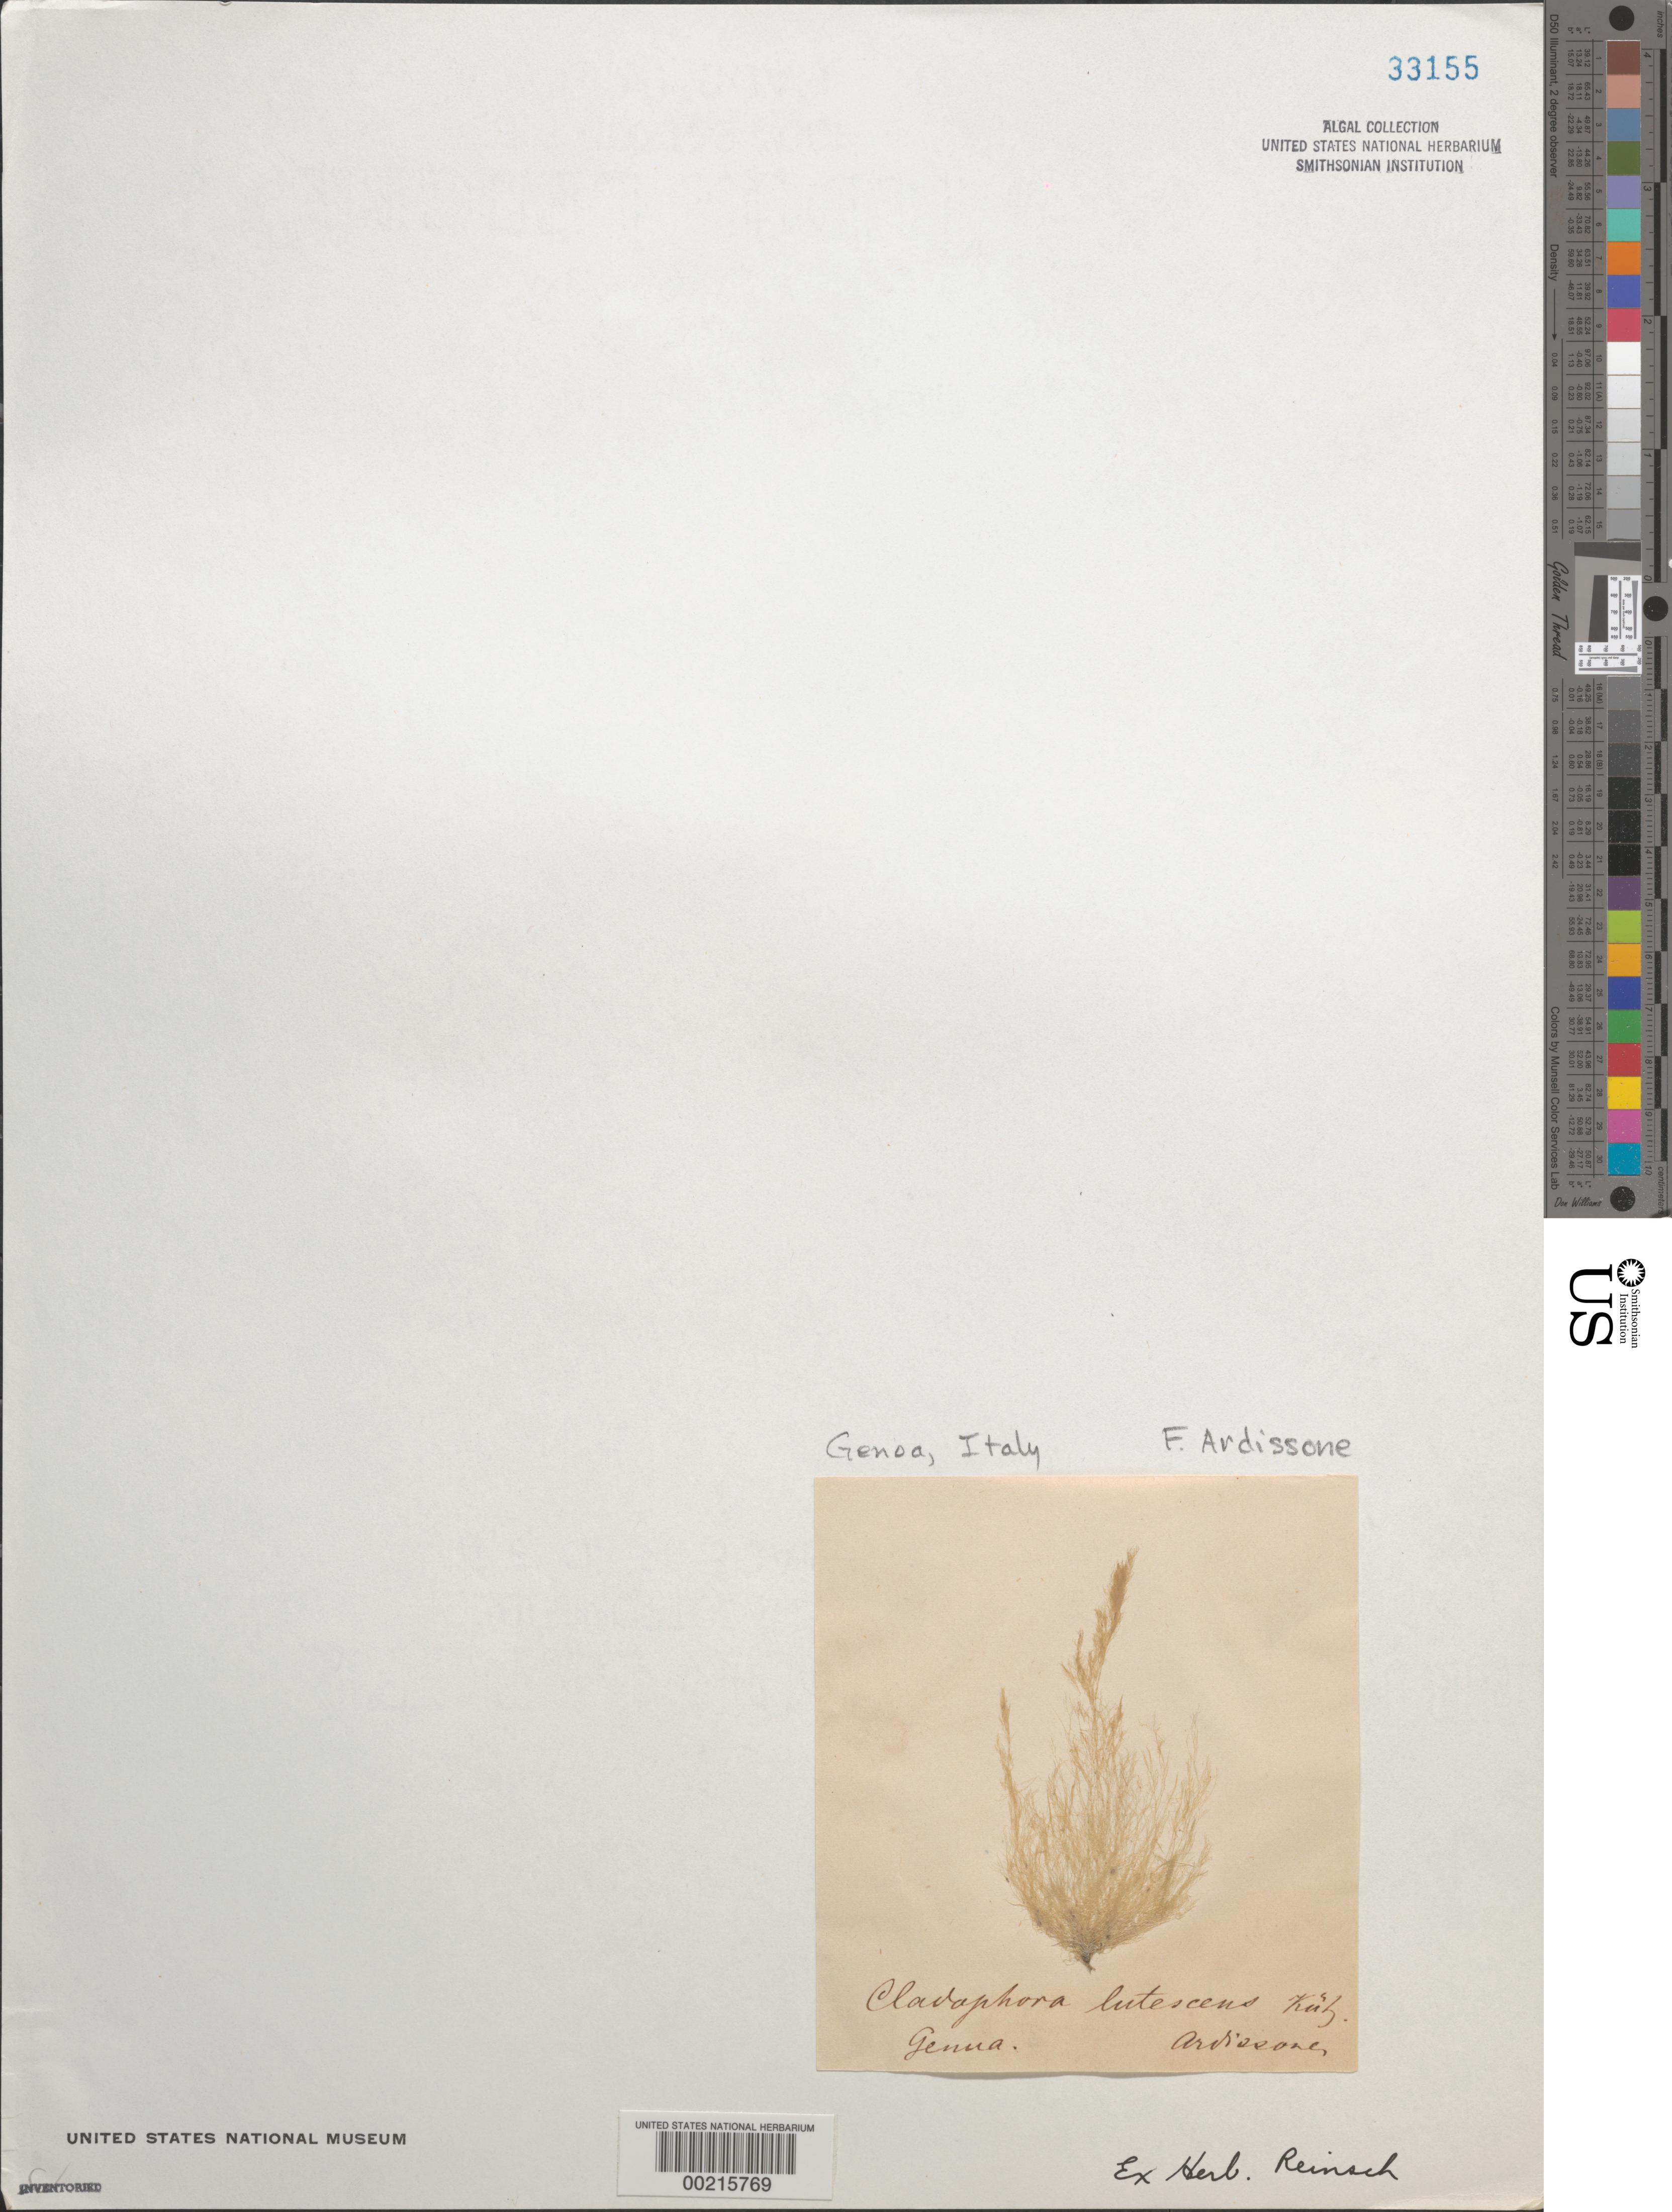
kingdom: Plantae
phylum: Chlorophyta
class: Ulvophyceae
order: Cladophorales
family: Cladophoraceae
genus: Cladophora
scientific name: Cladophora dalmatica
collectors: F. Ardissone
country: Italy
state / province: Liguria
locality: Genoa (genua)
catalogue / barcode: US 33155